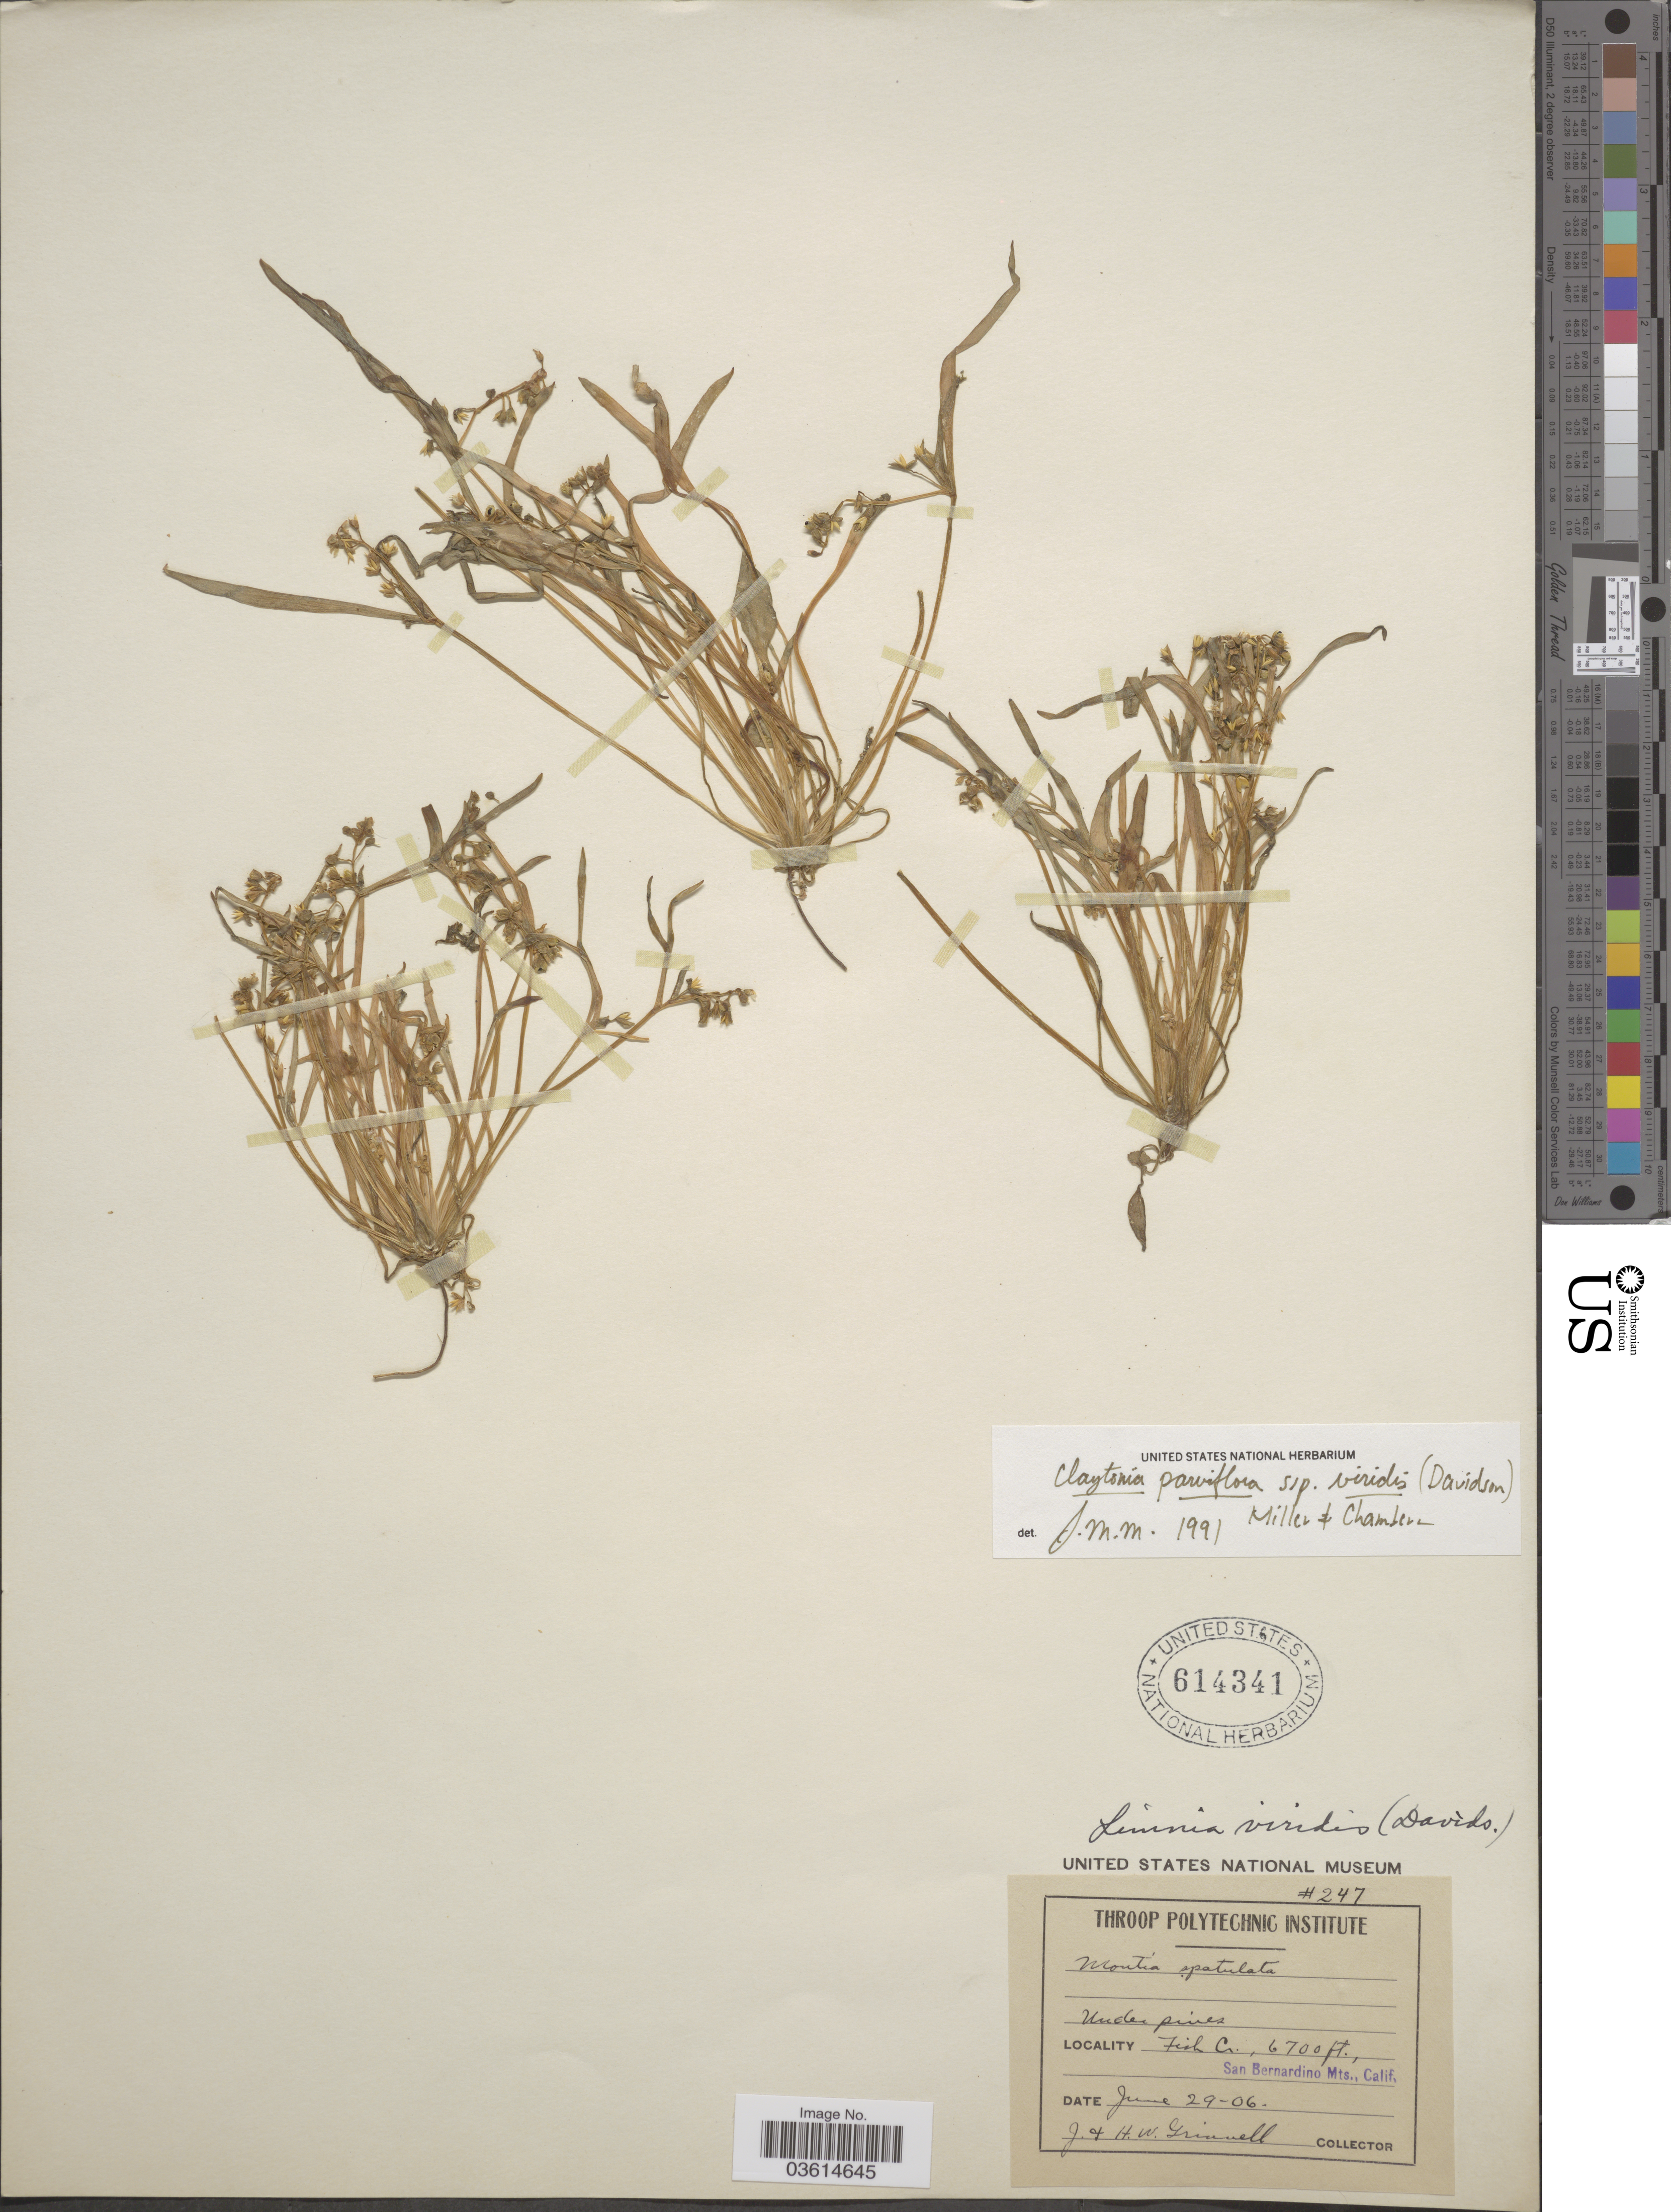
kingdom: Plantae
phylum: Tracheophyta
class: Magnoliopsida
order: Caryophyllales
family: Montiaceae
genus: Claytonia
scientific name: Claytonia parviflora subsp. viridis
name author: (Davidson) John M. Mill. & K.L. Chambers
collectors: J. Grinnell & H. Grinnell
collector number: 247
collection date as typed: Transcribed d/m/y: 29/6/6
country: United States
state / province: California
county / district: San Bernardino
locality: Fish Cr., San Bernardino Mts.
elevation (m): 2042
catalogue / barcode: US 614341